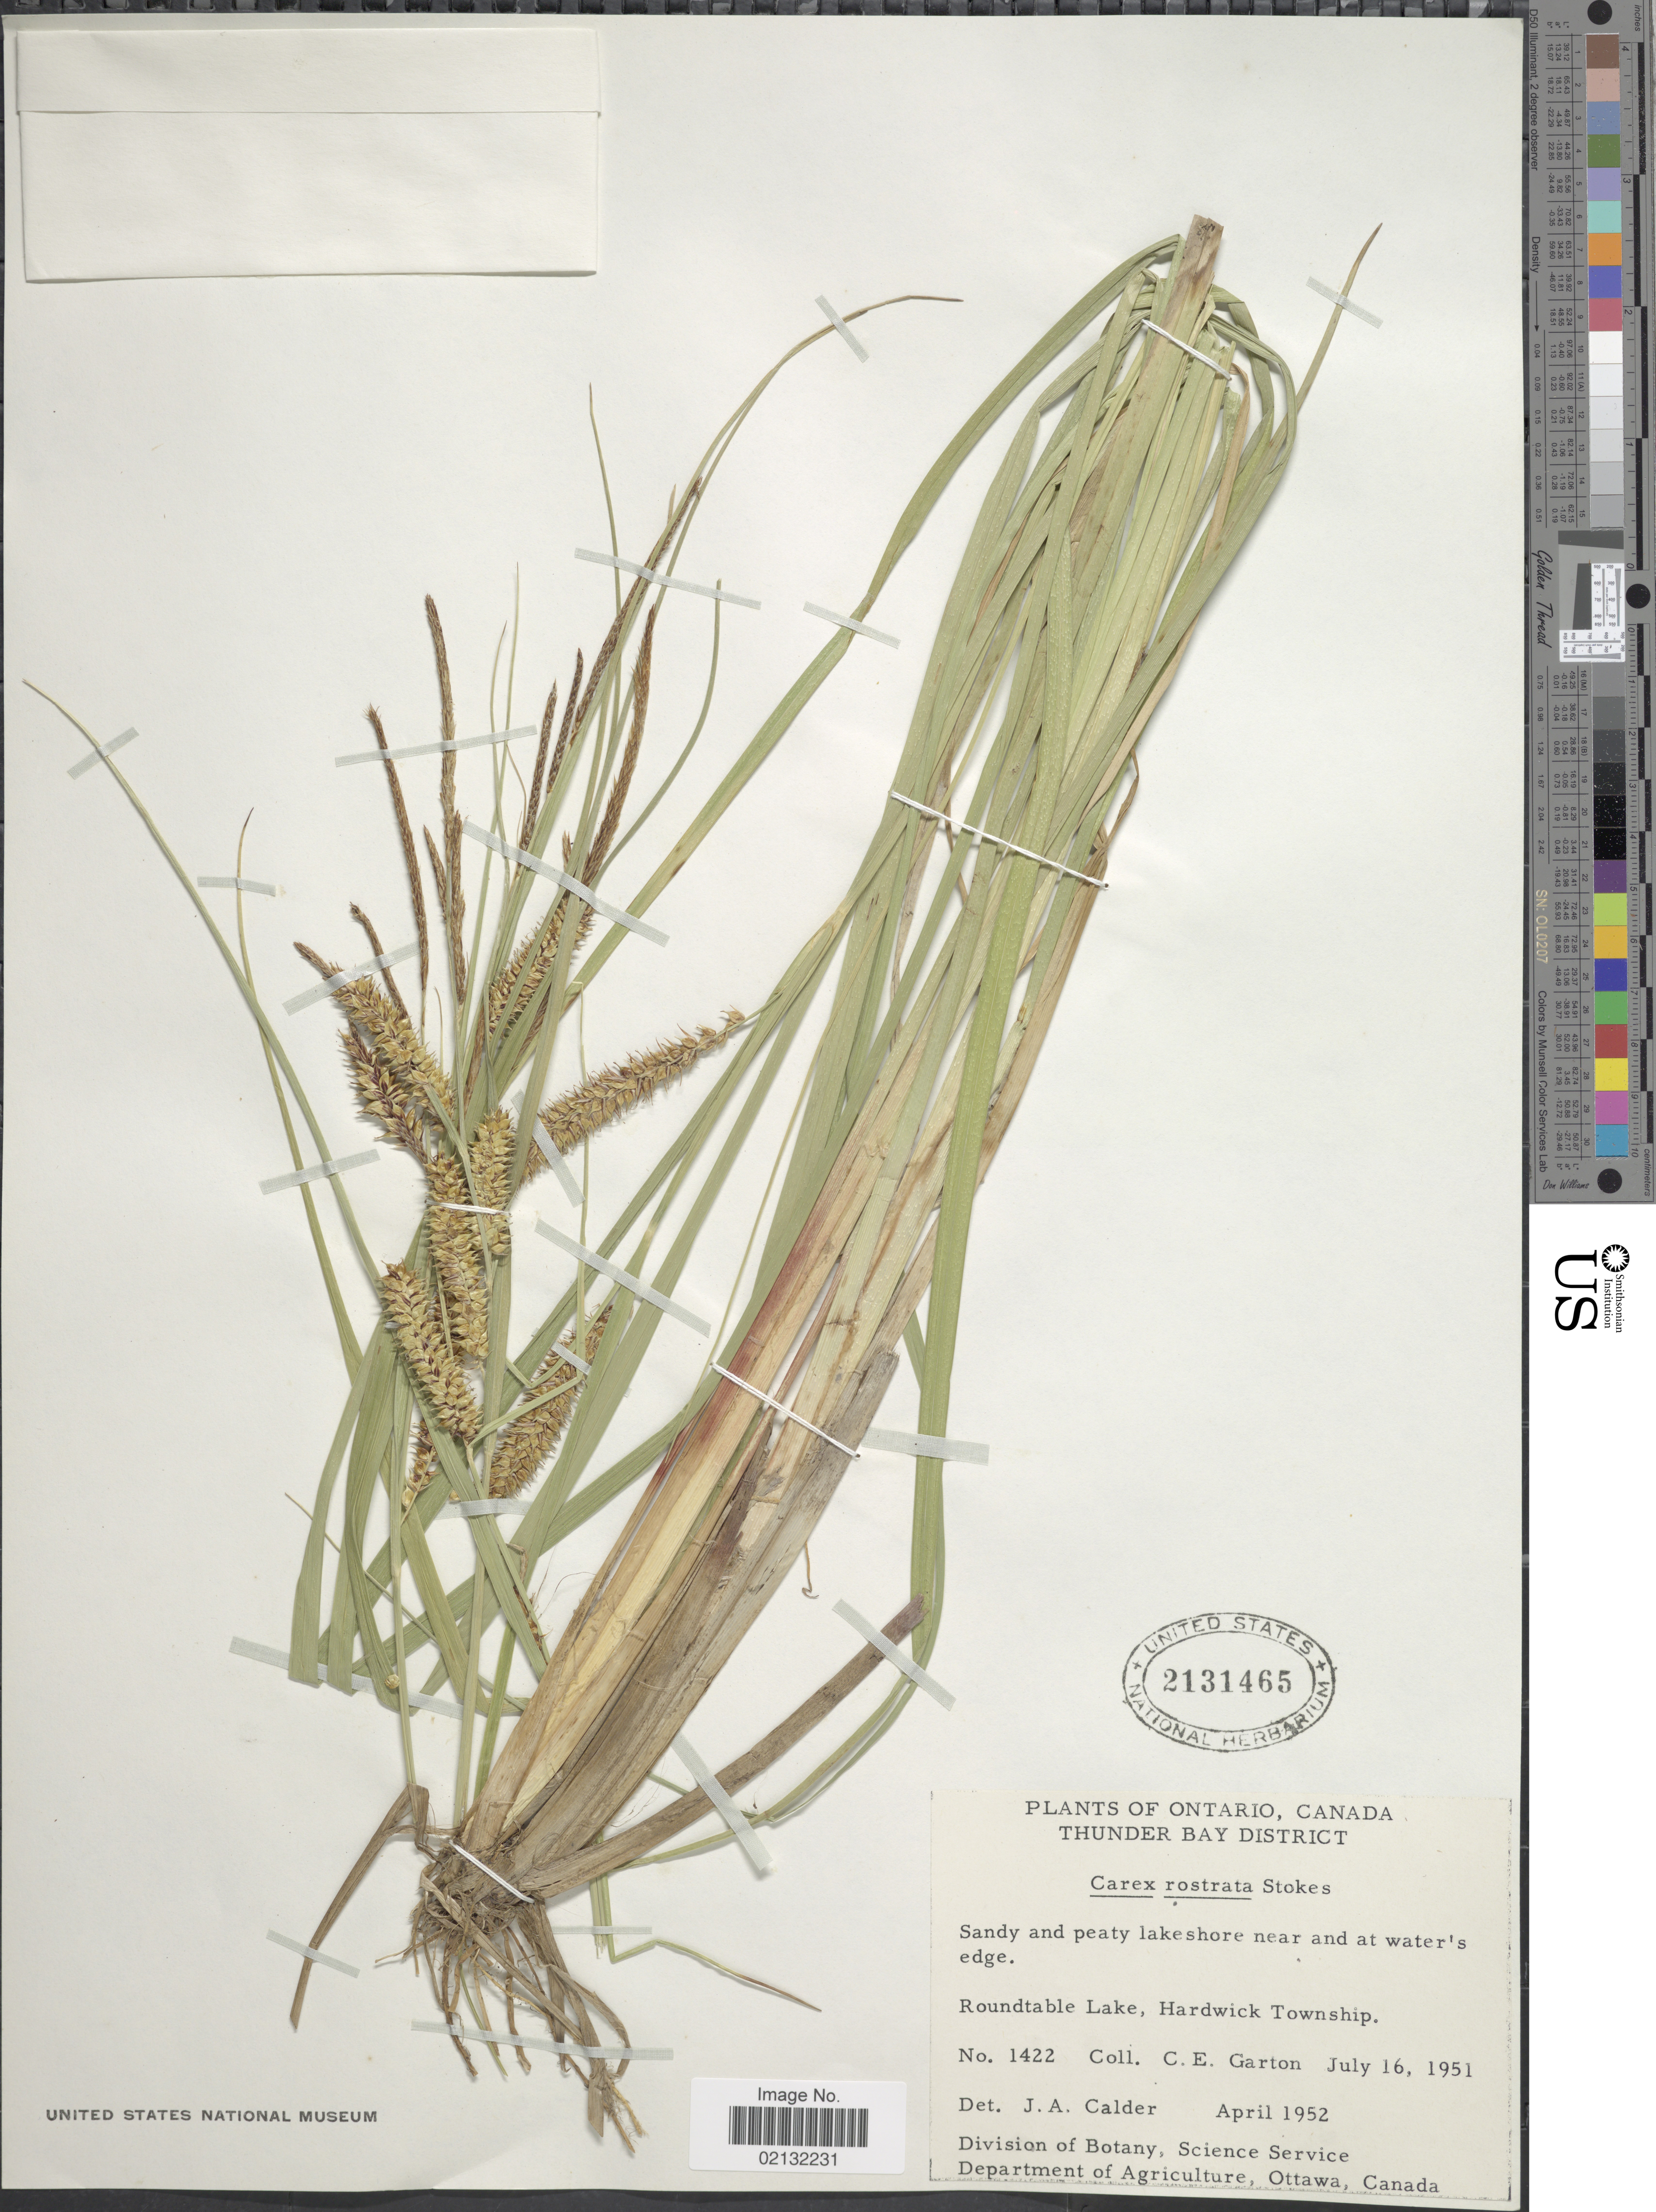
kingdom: Plantae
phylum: Tracheophyta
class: Liliopsida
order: Poales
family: Cyperaceae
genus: Carex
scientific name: Carex rostrata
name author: Stokes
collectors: C. E. Garton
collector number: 1422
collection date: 1951-07-16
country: Canada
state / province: Ontario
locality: Thunder Bay District, Roundtable Lake, Hardwick Township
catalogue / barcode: US 2131465